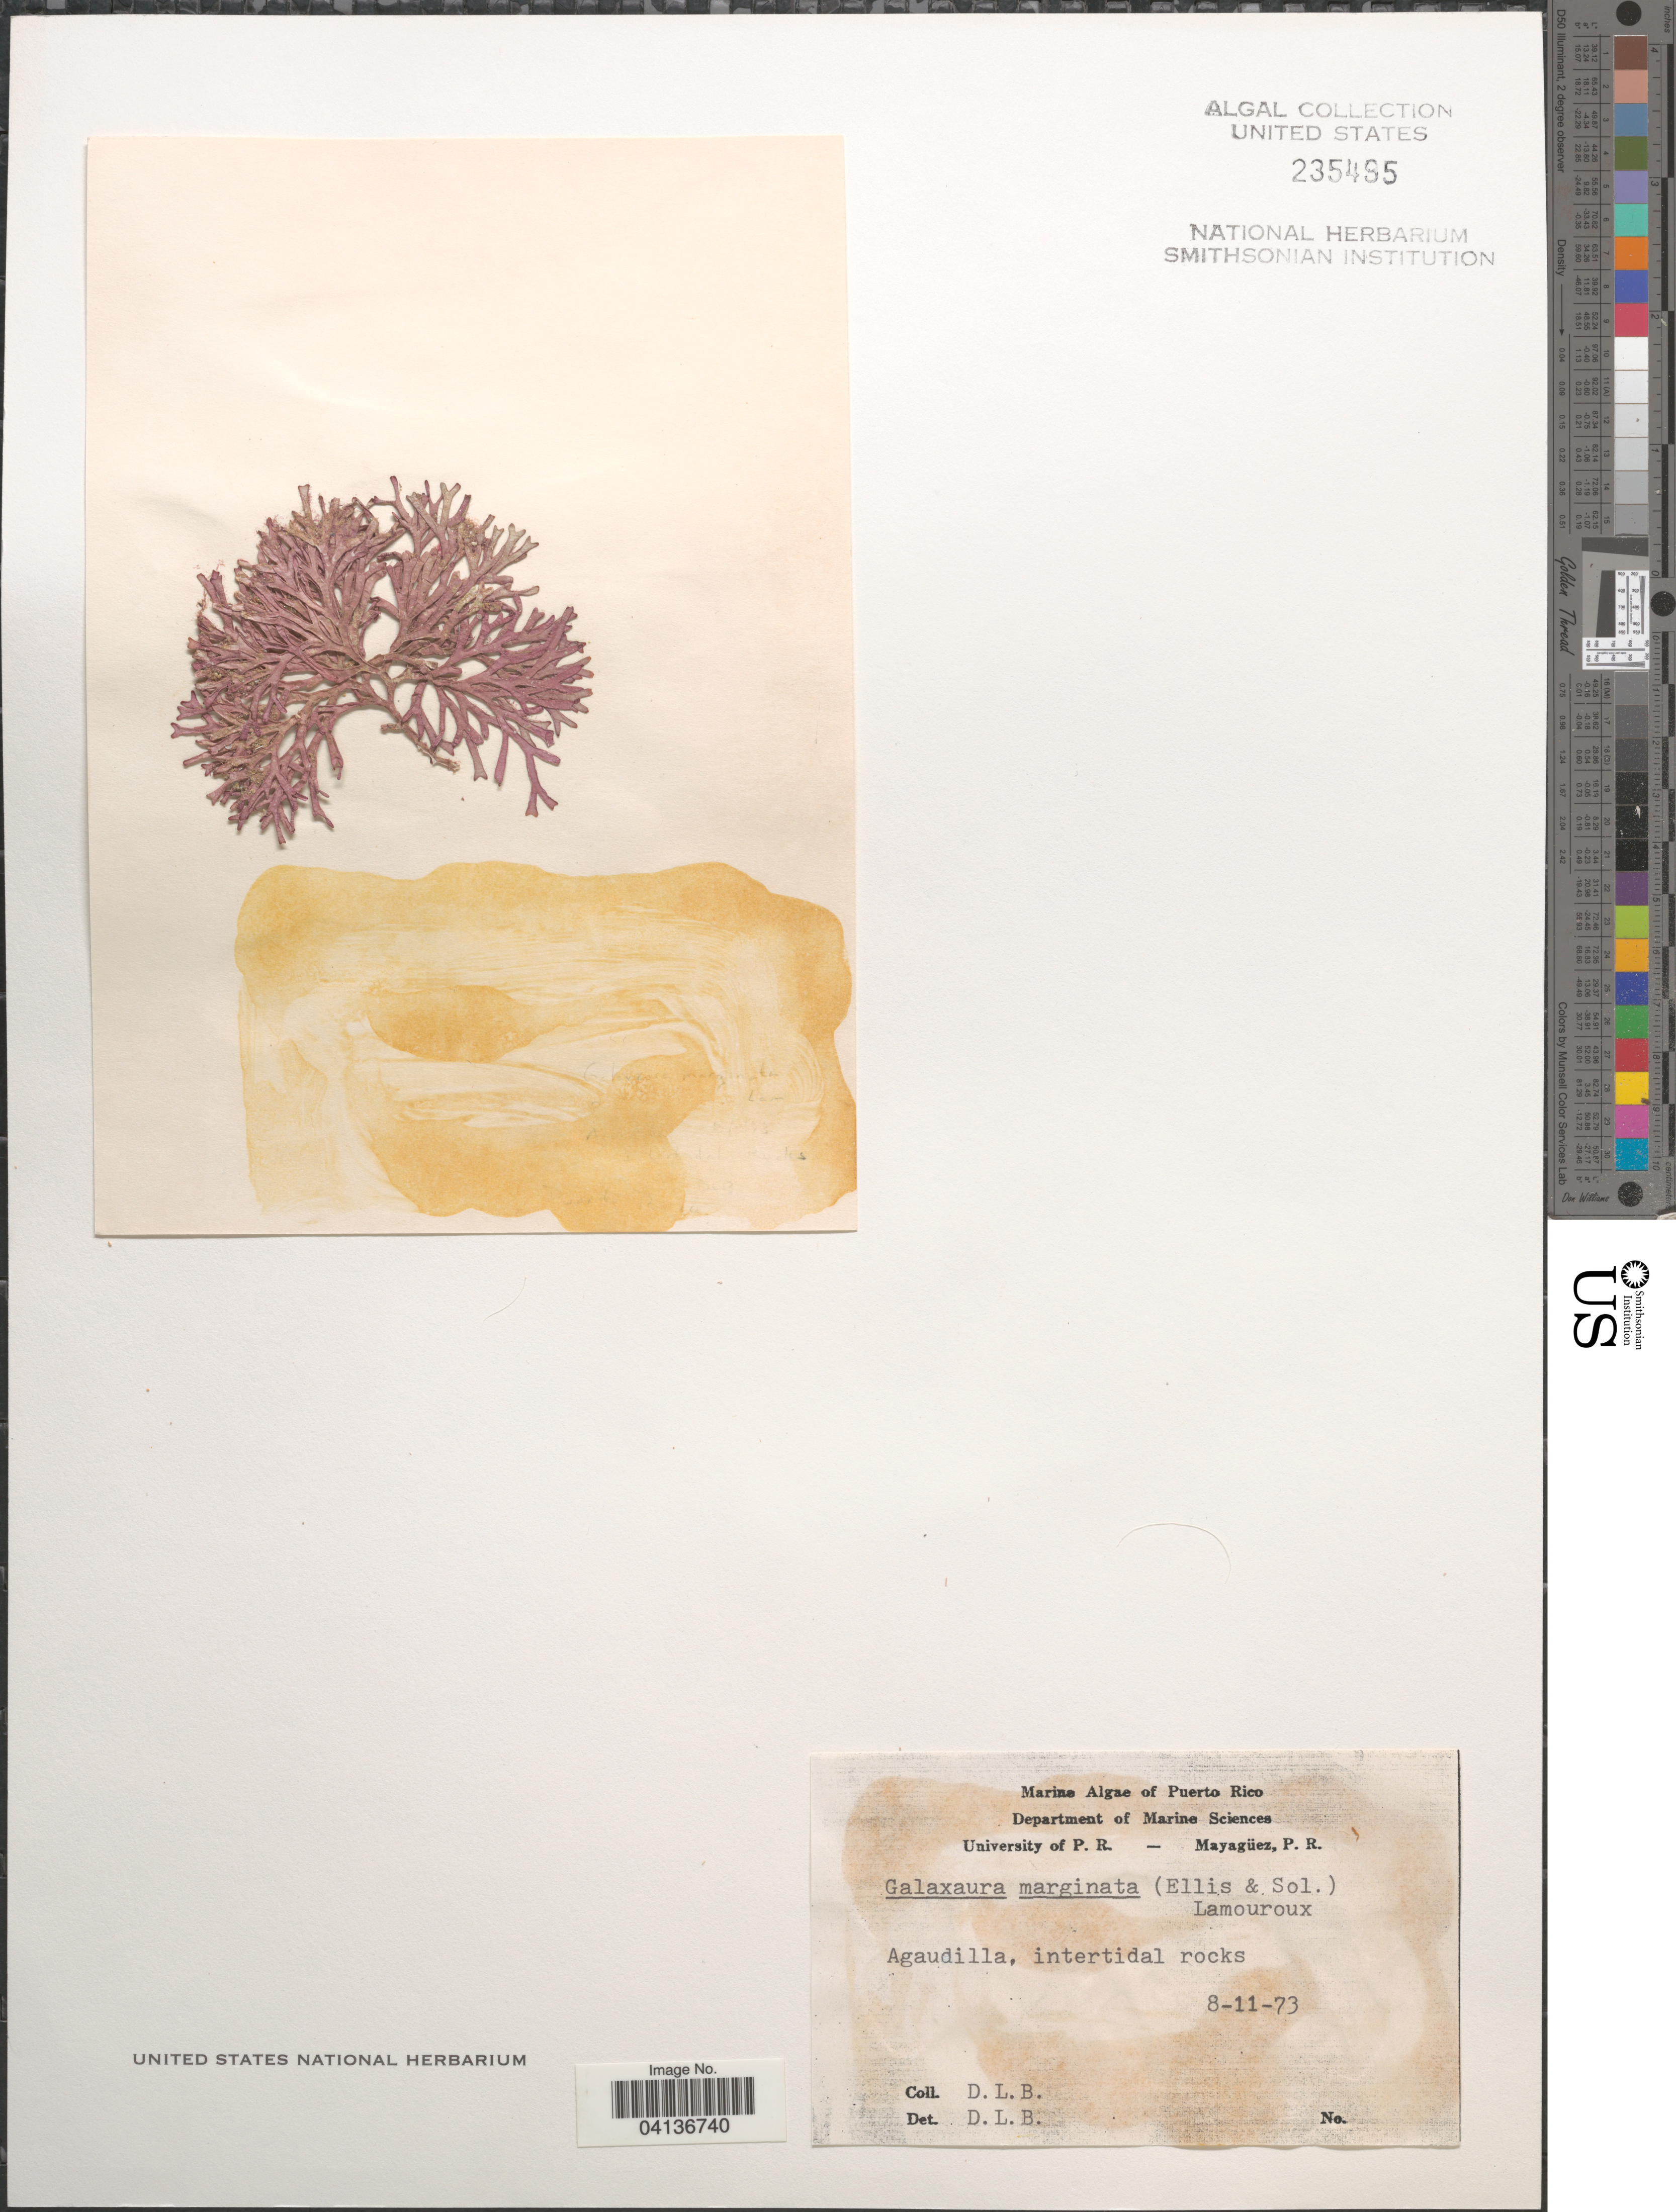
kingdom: Plantae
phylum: Rhodophyta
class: Florideophyceae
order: Nemaliales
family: Galaxauraceae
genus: Galaxaura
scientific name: Galaxaura marginata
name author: (J. Ellis & Sol.) J.V.Lamouroux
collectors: D. L. B.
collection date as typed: Transcribed d/m/y: 11/8/73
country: Puerto Rico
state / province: Aguadilla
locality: Intertidal rocks.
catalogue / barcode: US 235495